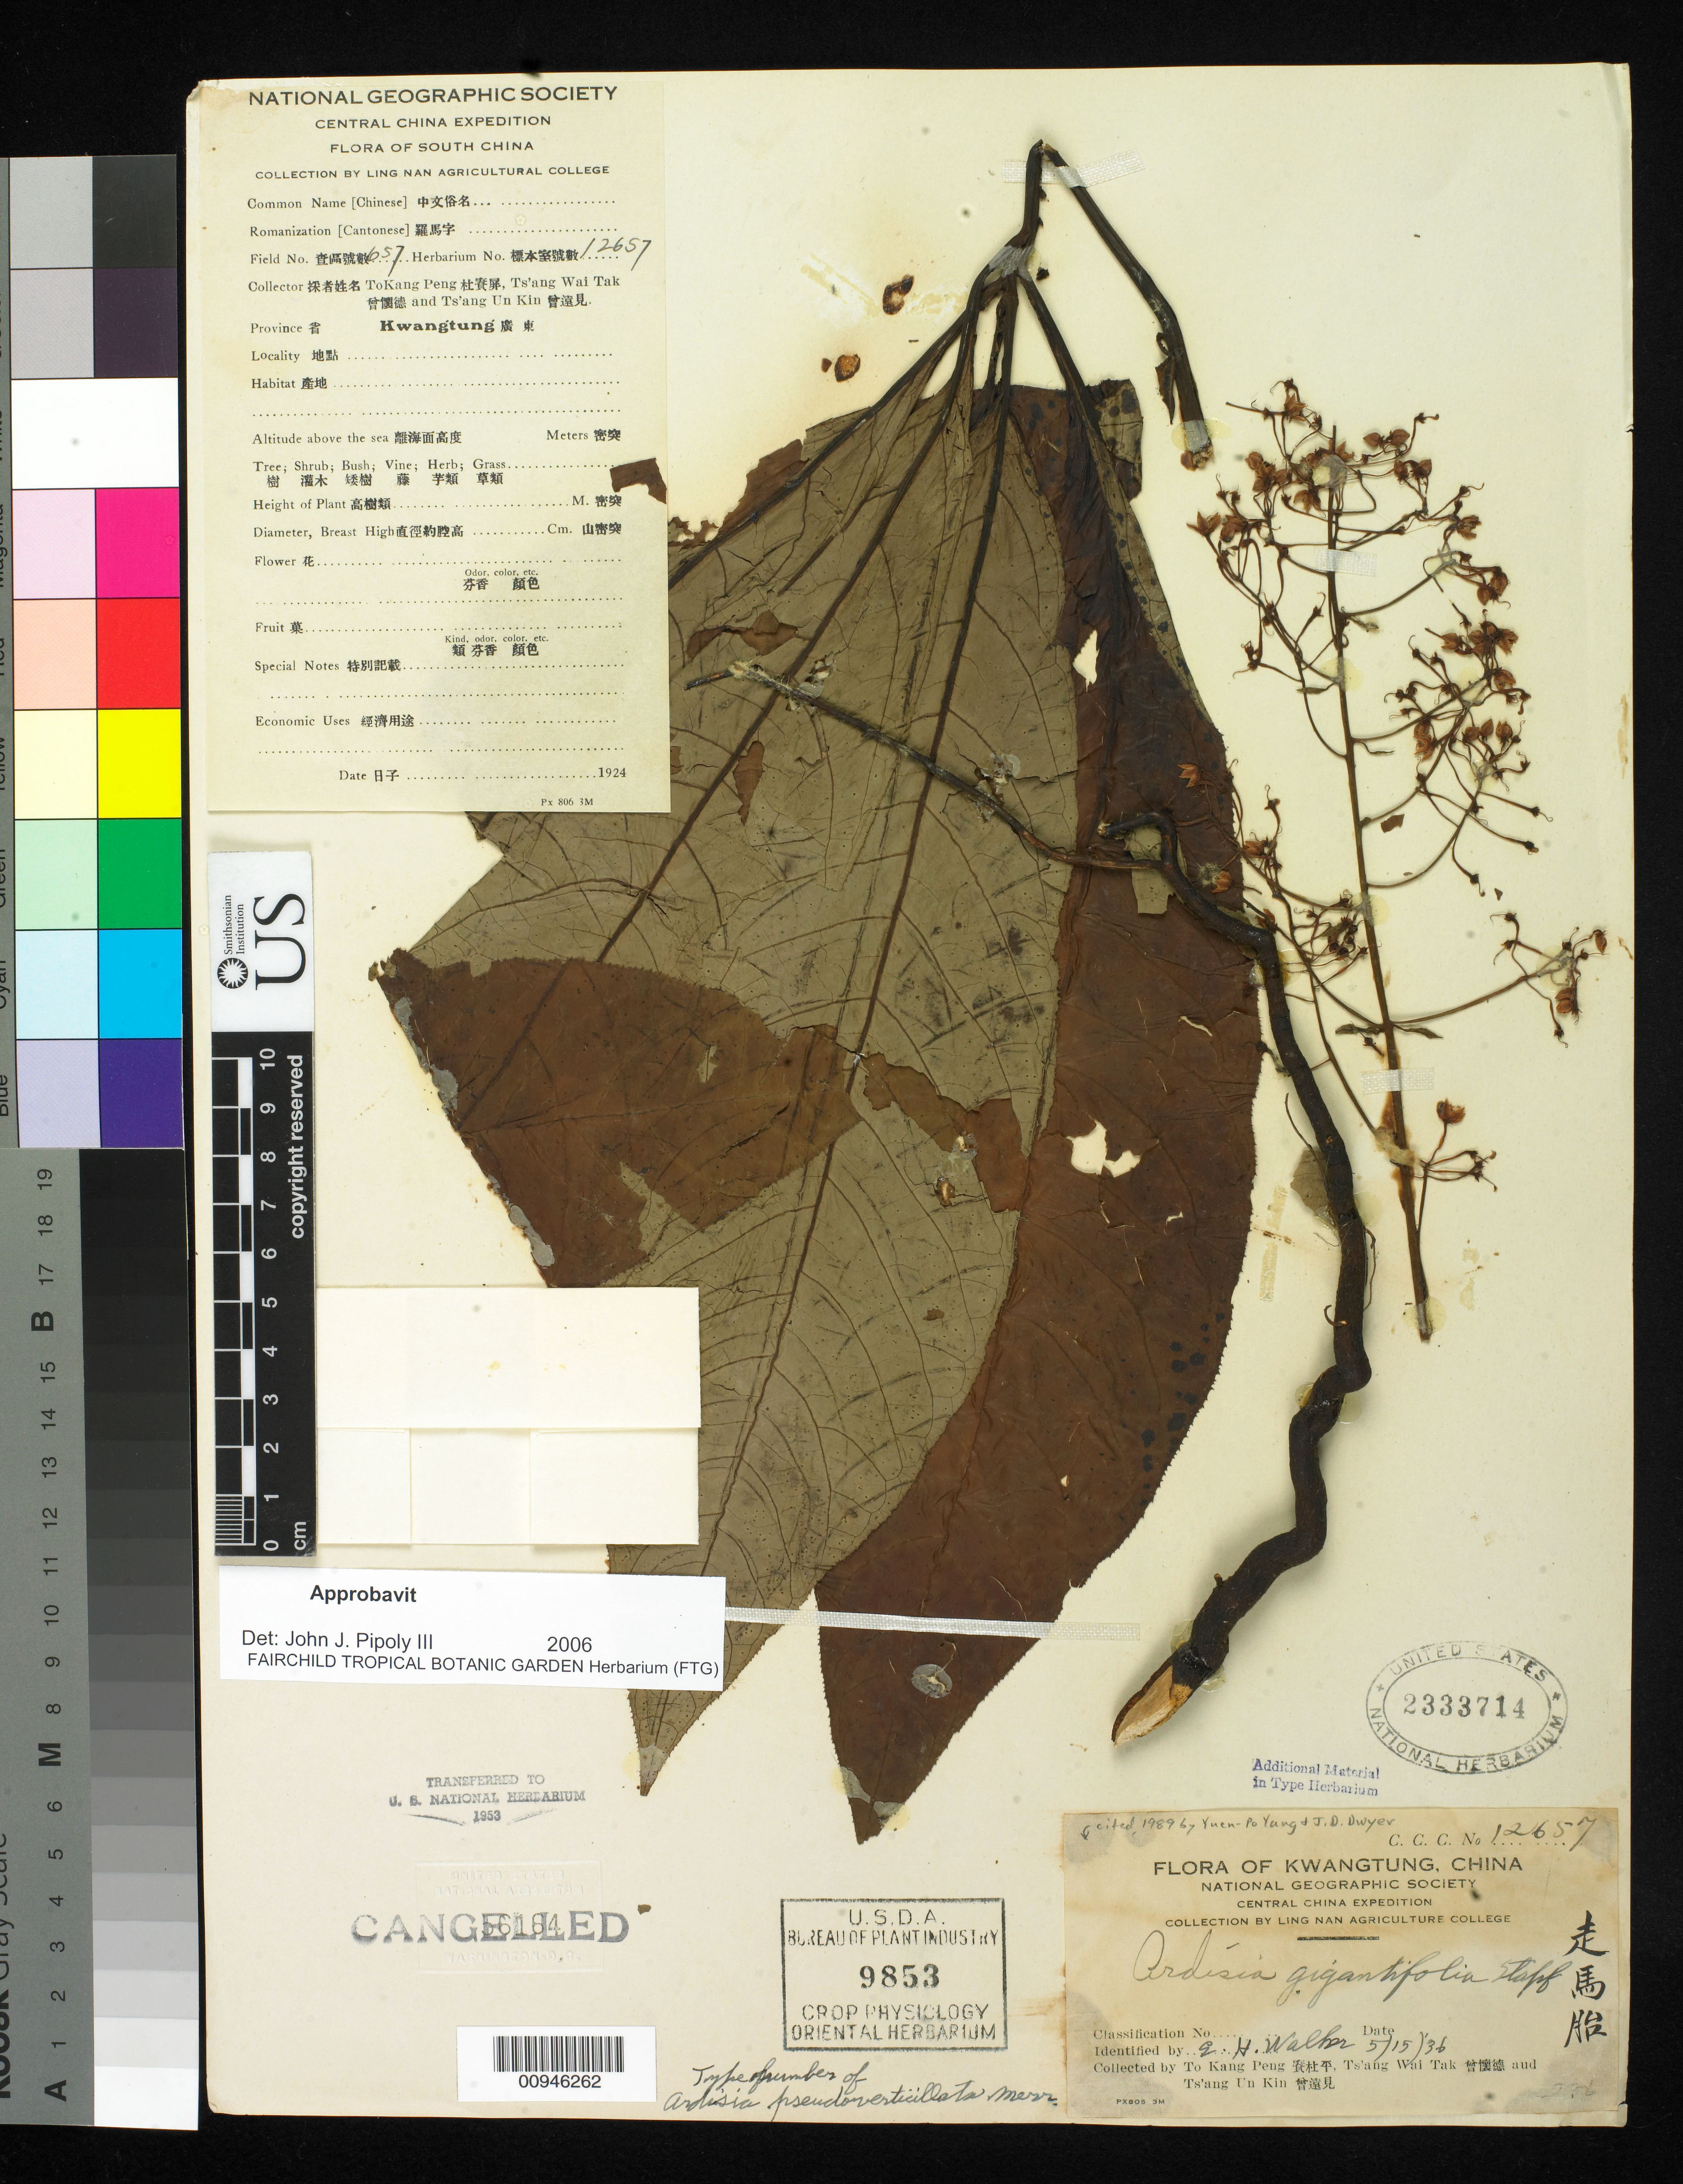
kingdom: Plantae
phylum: Tracheophyta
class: Magnoliopsida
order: Ericales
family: Primulaceae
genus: Ardisia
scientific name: Ardisia pseudoverticillata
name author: Merr.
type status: Isotype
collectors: Kang Peng To, W. T. Tsang & U. K. Tsang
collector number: C.C.C. 12657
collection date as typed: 04 Jul 1924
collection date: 1924-07-04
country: China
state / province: Guangdong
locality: Lung T'au Mountain, near Iu.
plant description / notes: Specimen ex U.S. National Arboretum.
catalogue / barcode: US 2333714